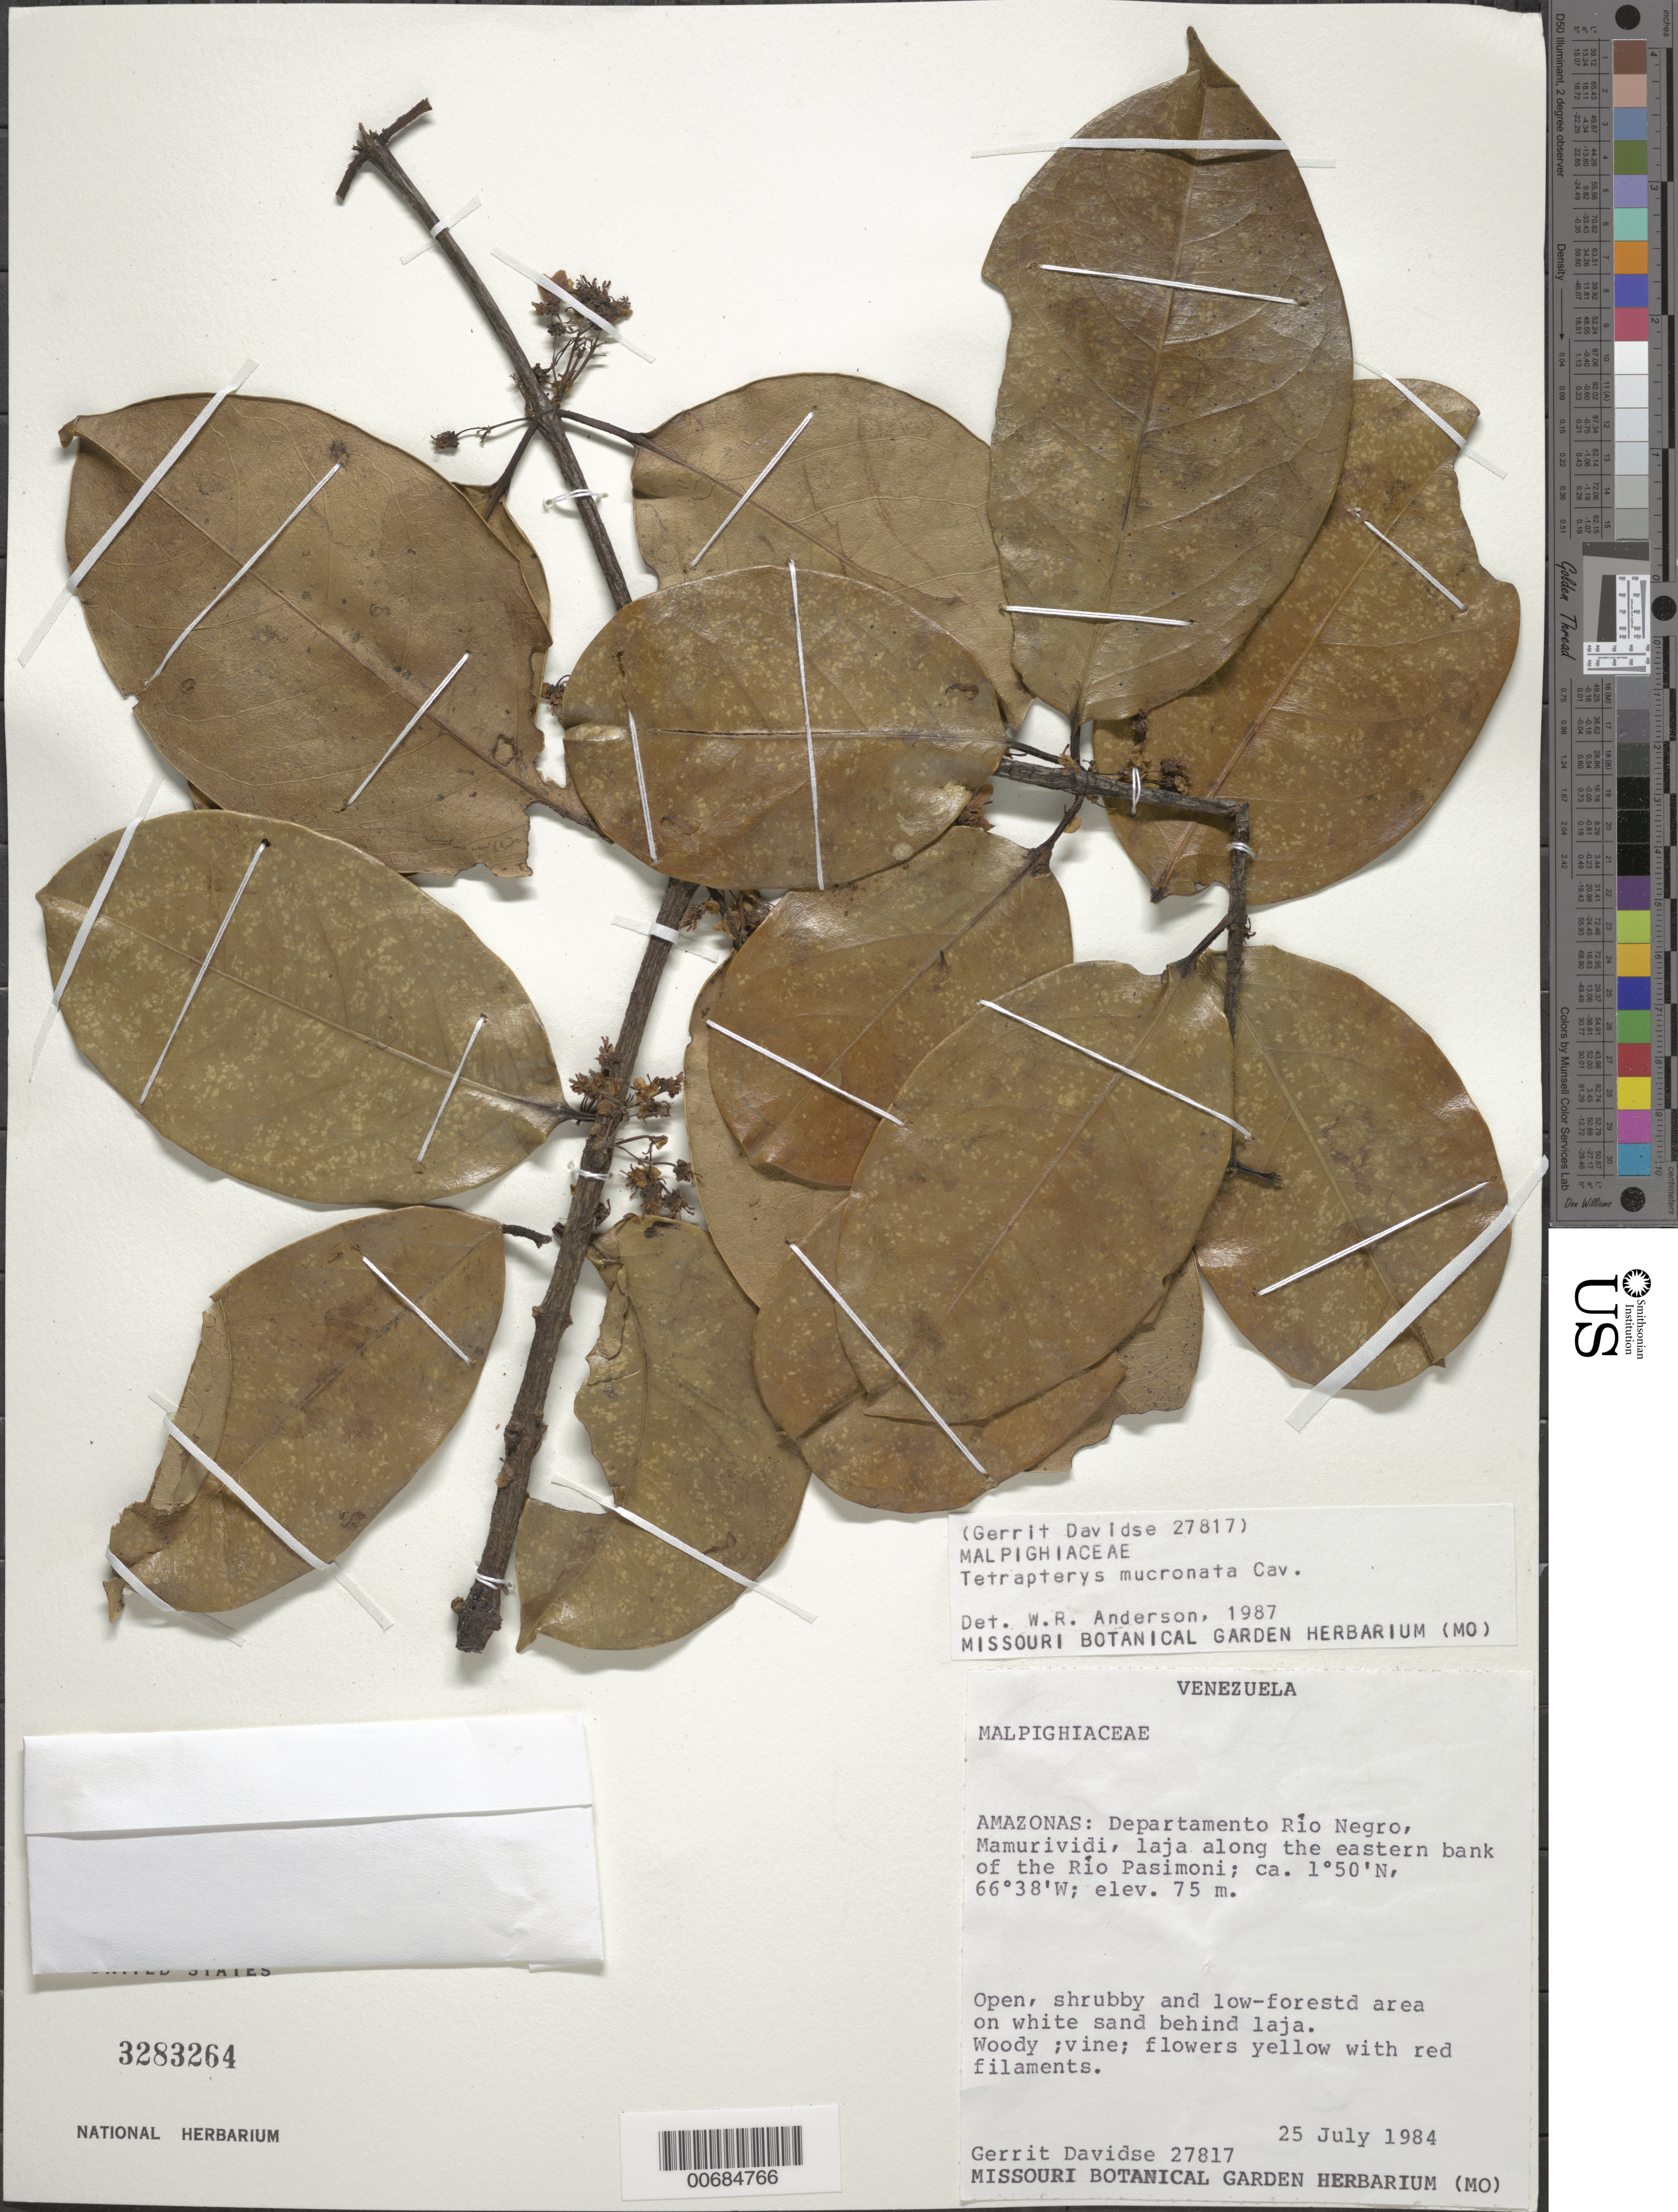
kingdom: Plantae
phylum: Tracheophyta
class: Magnoliopsida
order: Malpighiales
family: Malpighiaceae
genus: Tetrapterys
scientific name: Tetrapterys mucronata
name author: Cav.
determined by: Anderson, W. R., (MICH), University of Michigan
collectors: G. Davidse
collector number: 27817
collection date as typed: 25-Jul-84 to 25-Jul-84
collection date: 1984-07-25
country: Venezuela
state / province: Amazonas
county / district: Río Negro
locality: Mamurividi, Río Pasimoni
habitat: Low forested area on white sand behind laja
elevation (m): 75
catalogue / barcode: US 3283264